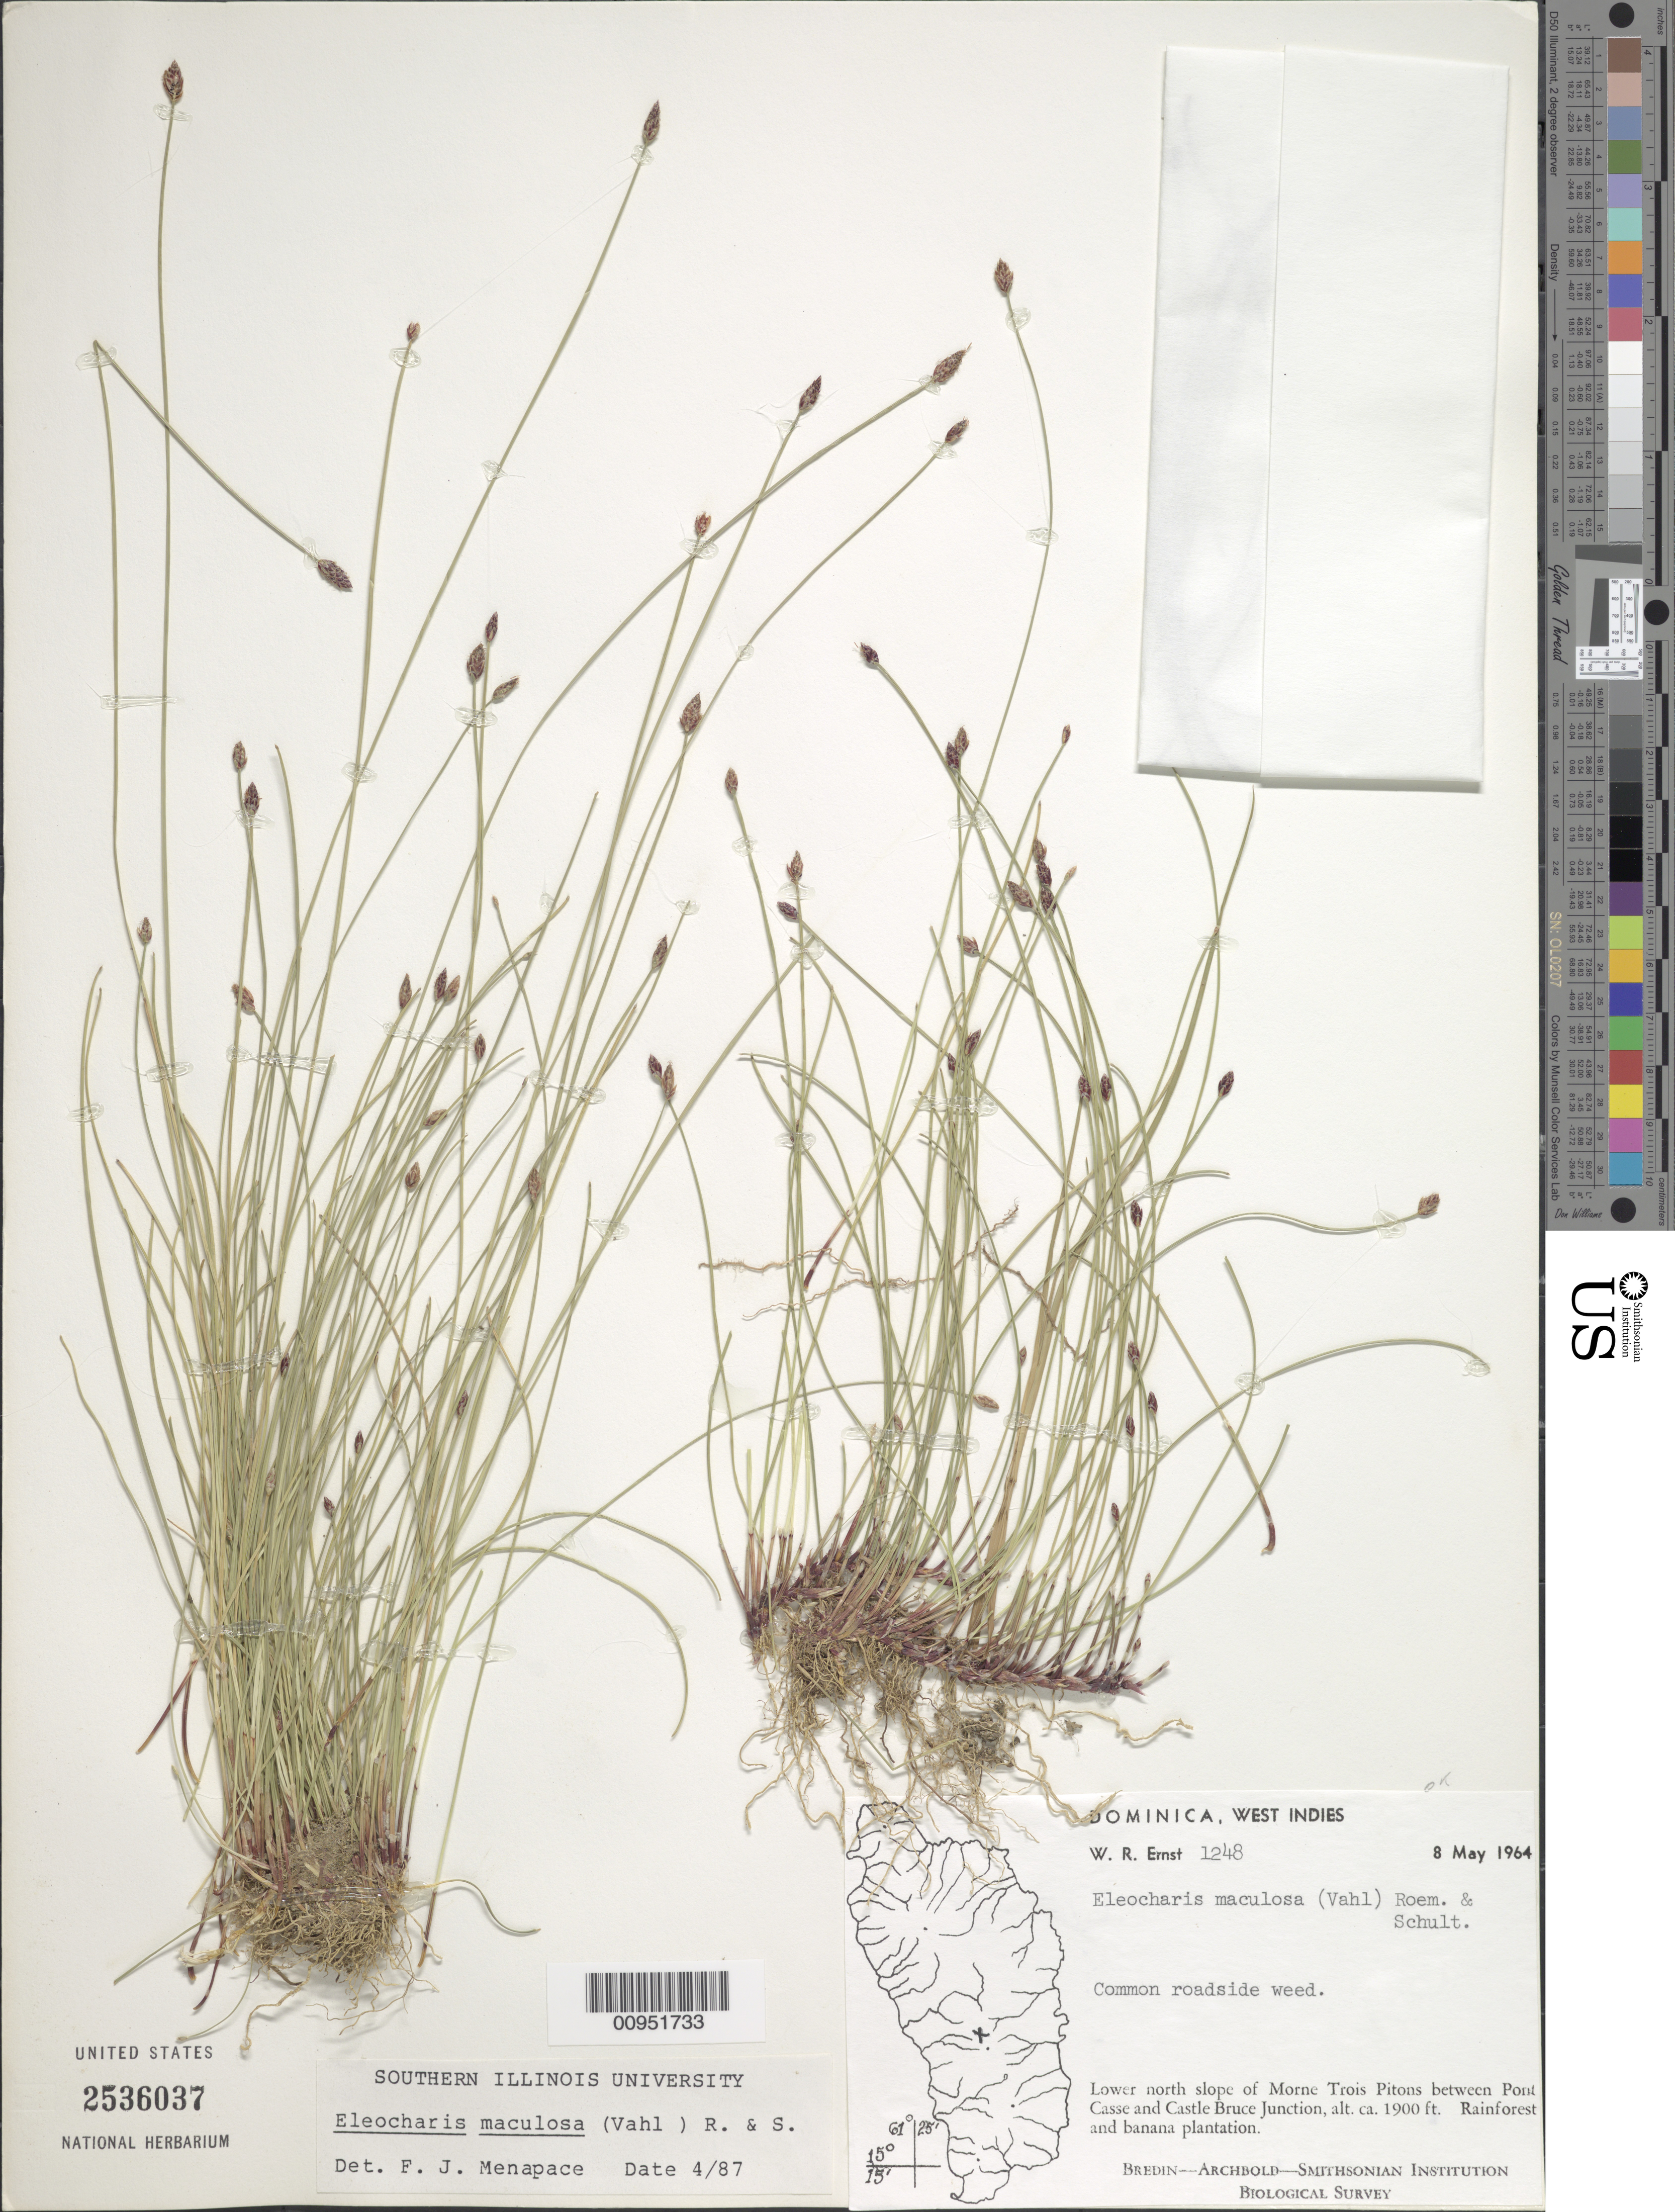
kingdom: Plantae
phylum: Tracheophyta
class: Liliopsida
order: Poales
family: Cyperaceae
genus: Eleocharis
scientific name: Eleocharis maculosa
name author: (Vahl) Roem. & Schult.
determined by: Menapace, F. J.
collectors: W. R. Ernst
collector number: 1248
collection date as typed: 08 May 1964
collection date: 1964-05-08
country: Dominica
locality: lower N slope of Morne Trois Pitons between Pont Cassé and Castle Bruce Junction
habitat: Roadside, rainforest and banana plantation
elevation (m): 579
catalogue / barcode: US 2536037